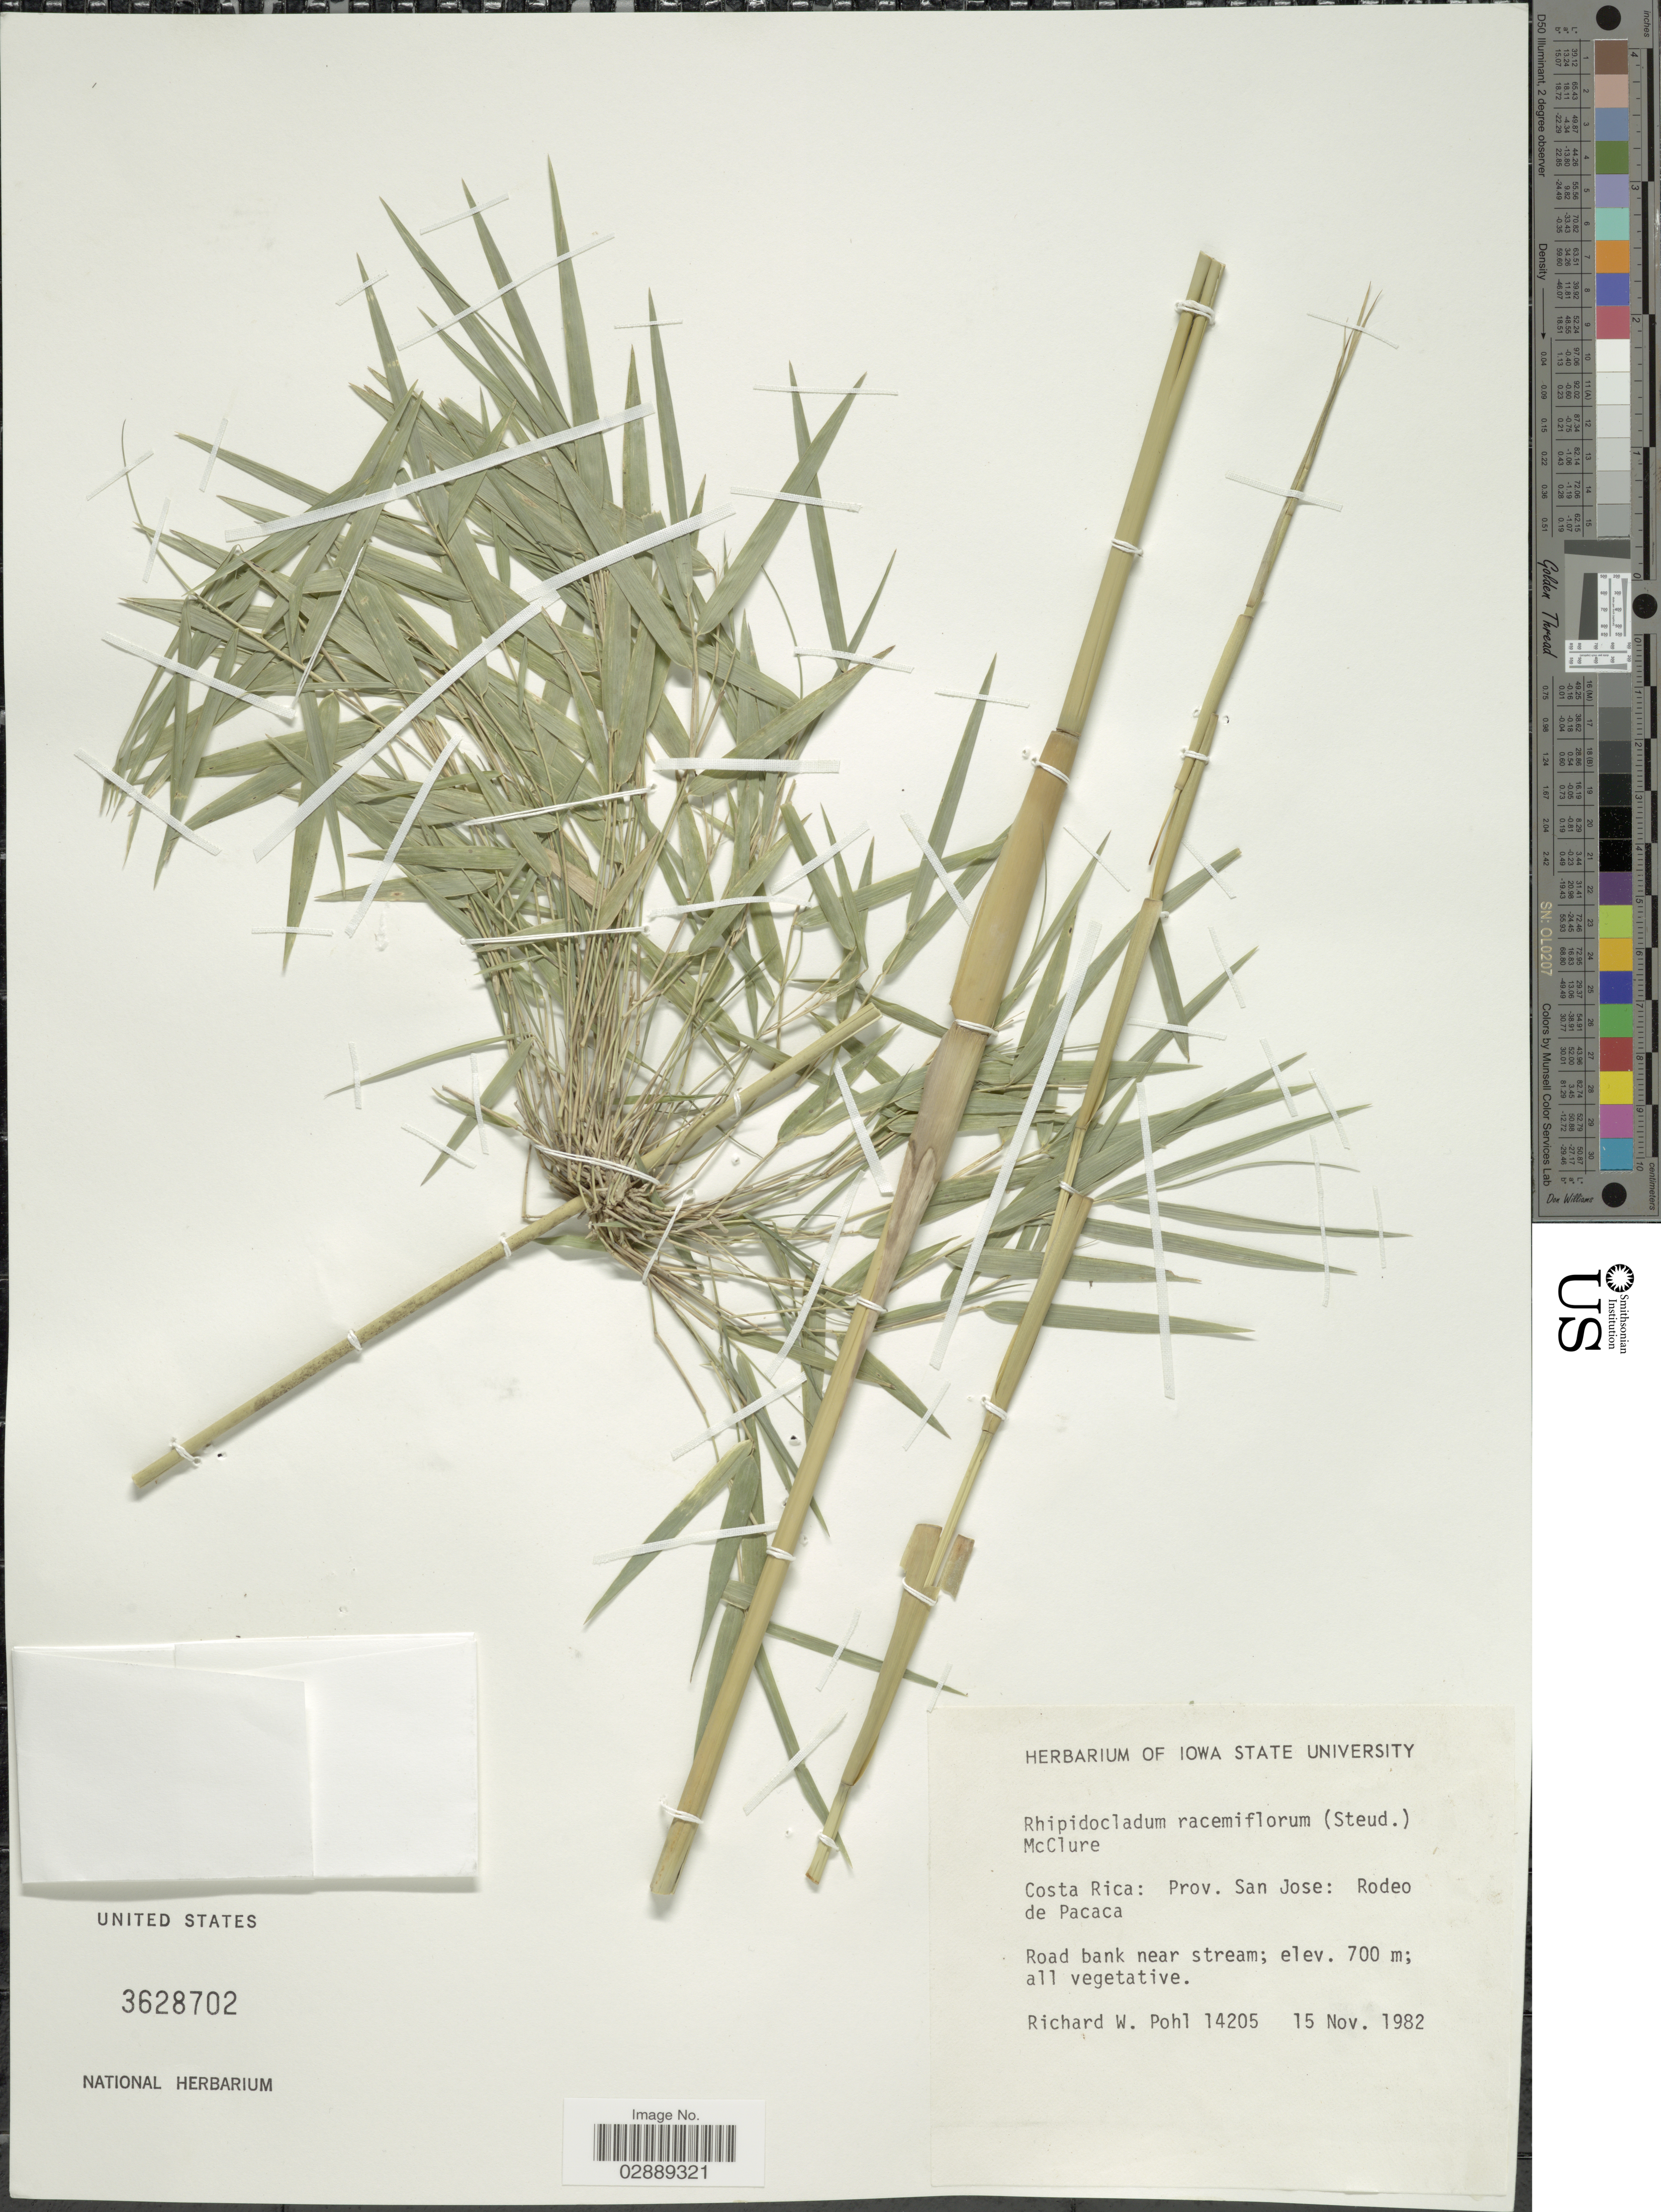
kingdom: Plantae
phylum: Tracheophyta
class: Liliopsida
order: Poales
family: Poaceae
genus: Rhipidocladum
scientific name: Rhipidocladum racemiflorum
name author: (Steud.) McClure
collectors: R. W. Pohl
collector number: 14205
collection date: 1982-11-15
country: Costa Rica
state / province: San José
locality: Rodeo de Pacaca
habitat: Road bank near stream.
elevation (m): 700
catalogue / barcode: US 3628702